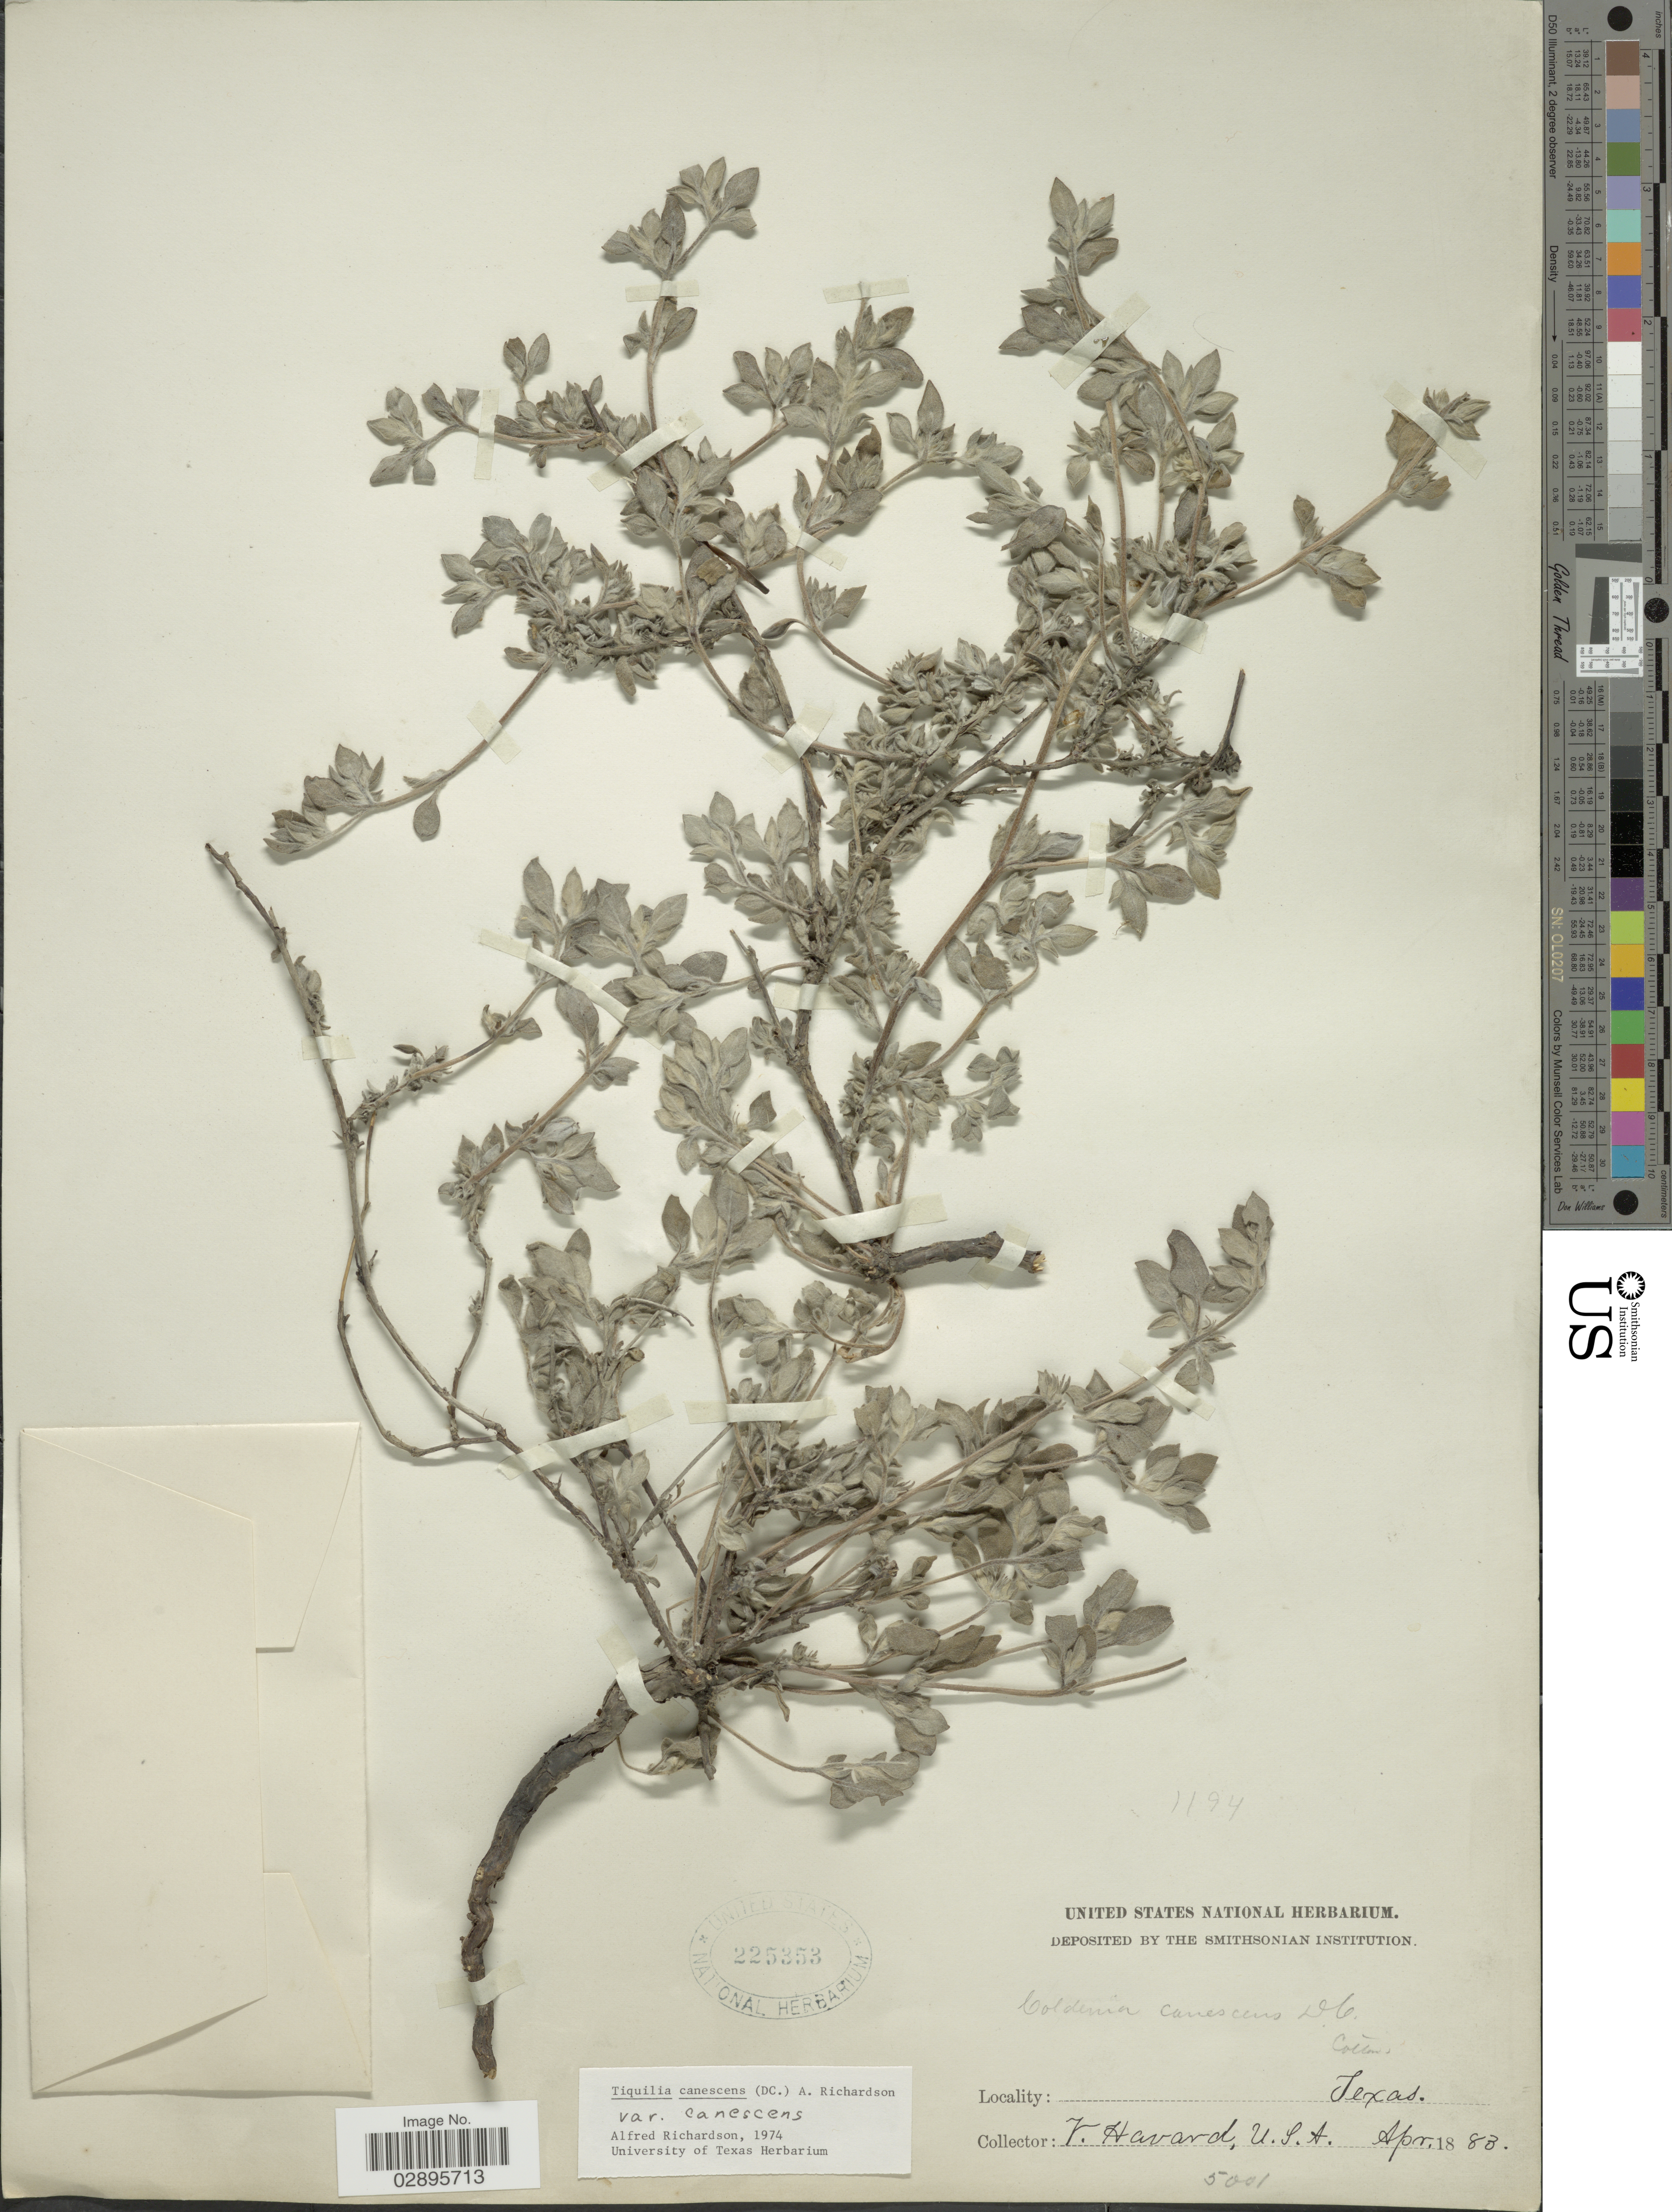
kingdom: Plantae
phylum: Tracheophyta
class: Magnoliopsida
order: Boraginales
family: Ehretiaceae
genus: Tiquilia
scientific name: Tiquilia canescens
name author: (DC.) A.T. Richardson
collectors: V. Harvard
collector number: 5001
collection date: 1883-04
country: United States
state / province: Texas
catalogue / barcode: US 225353